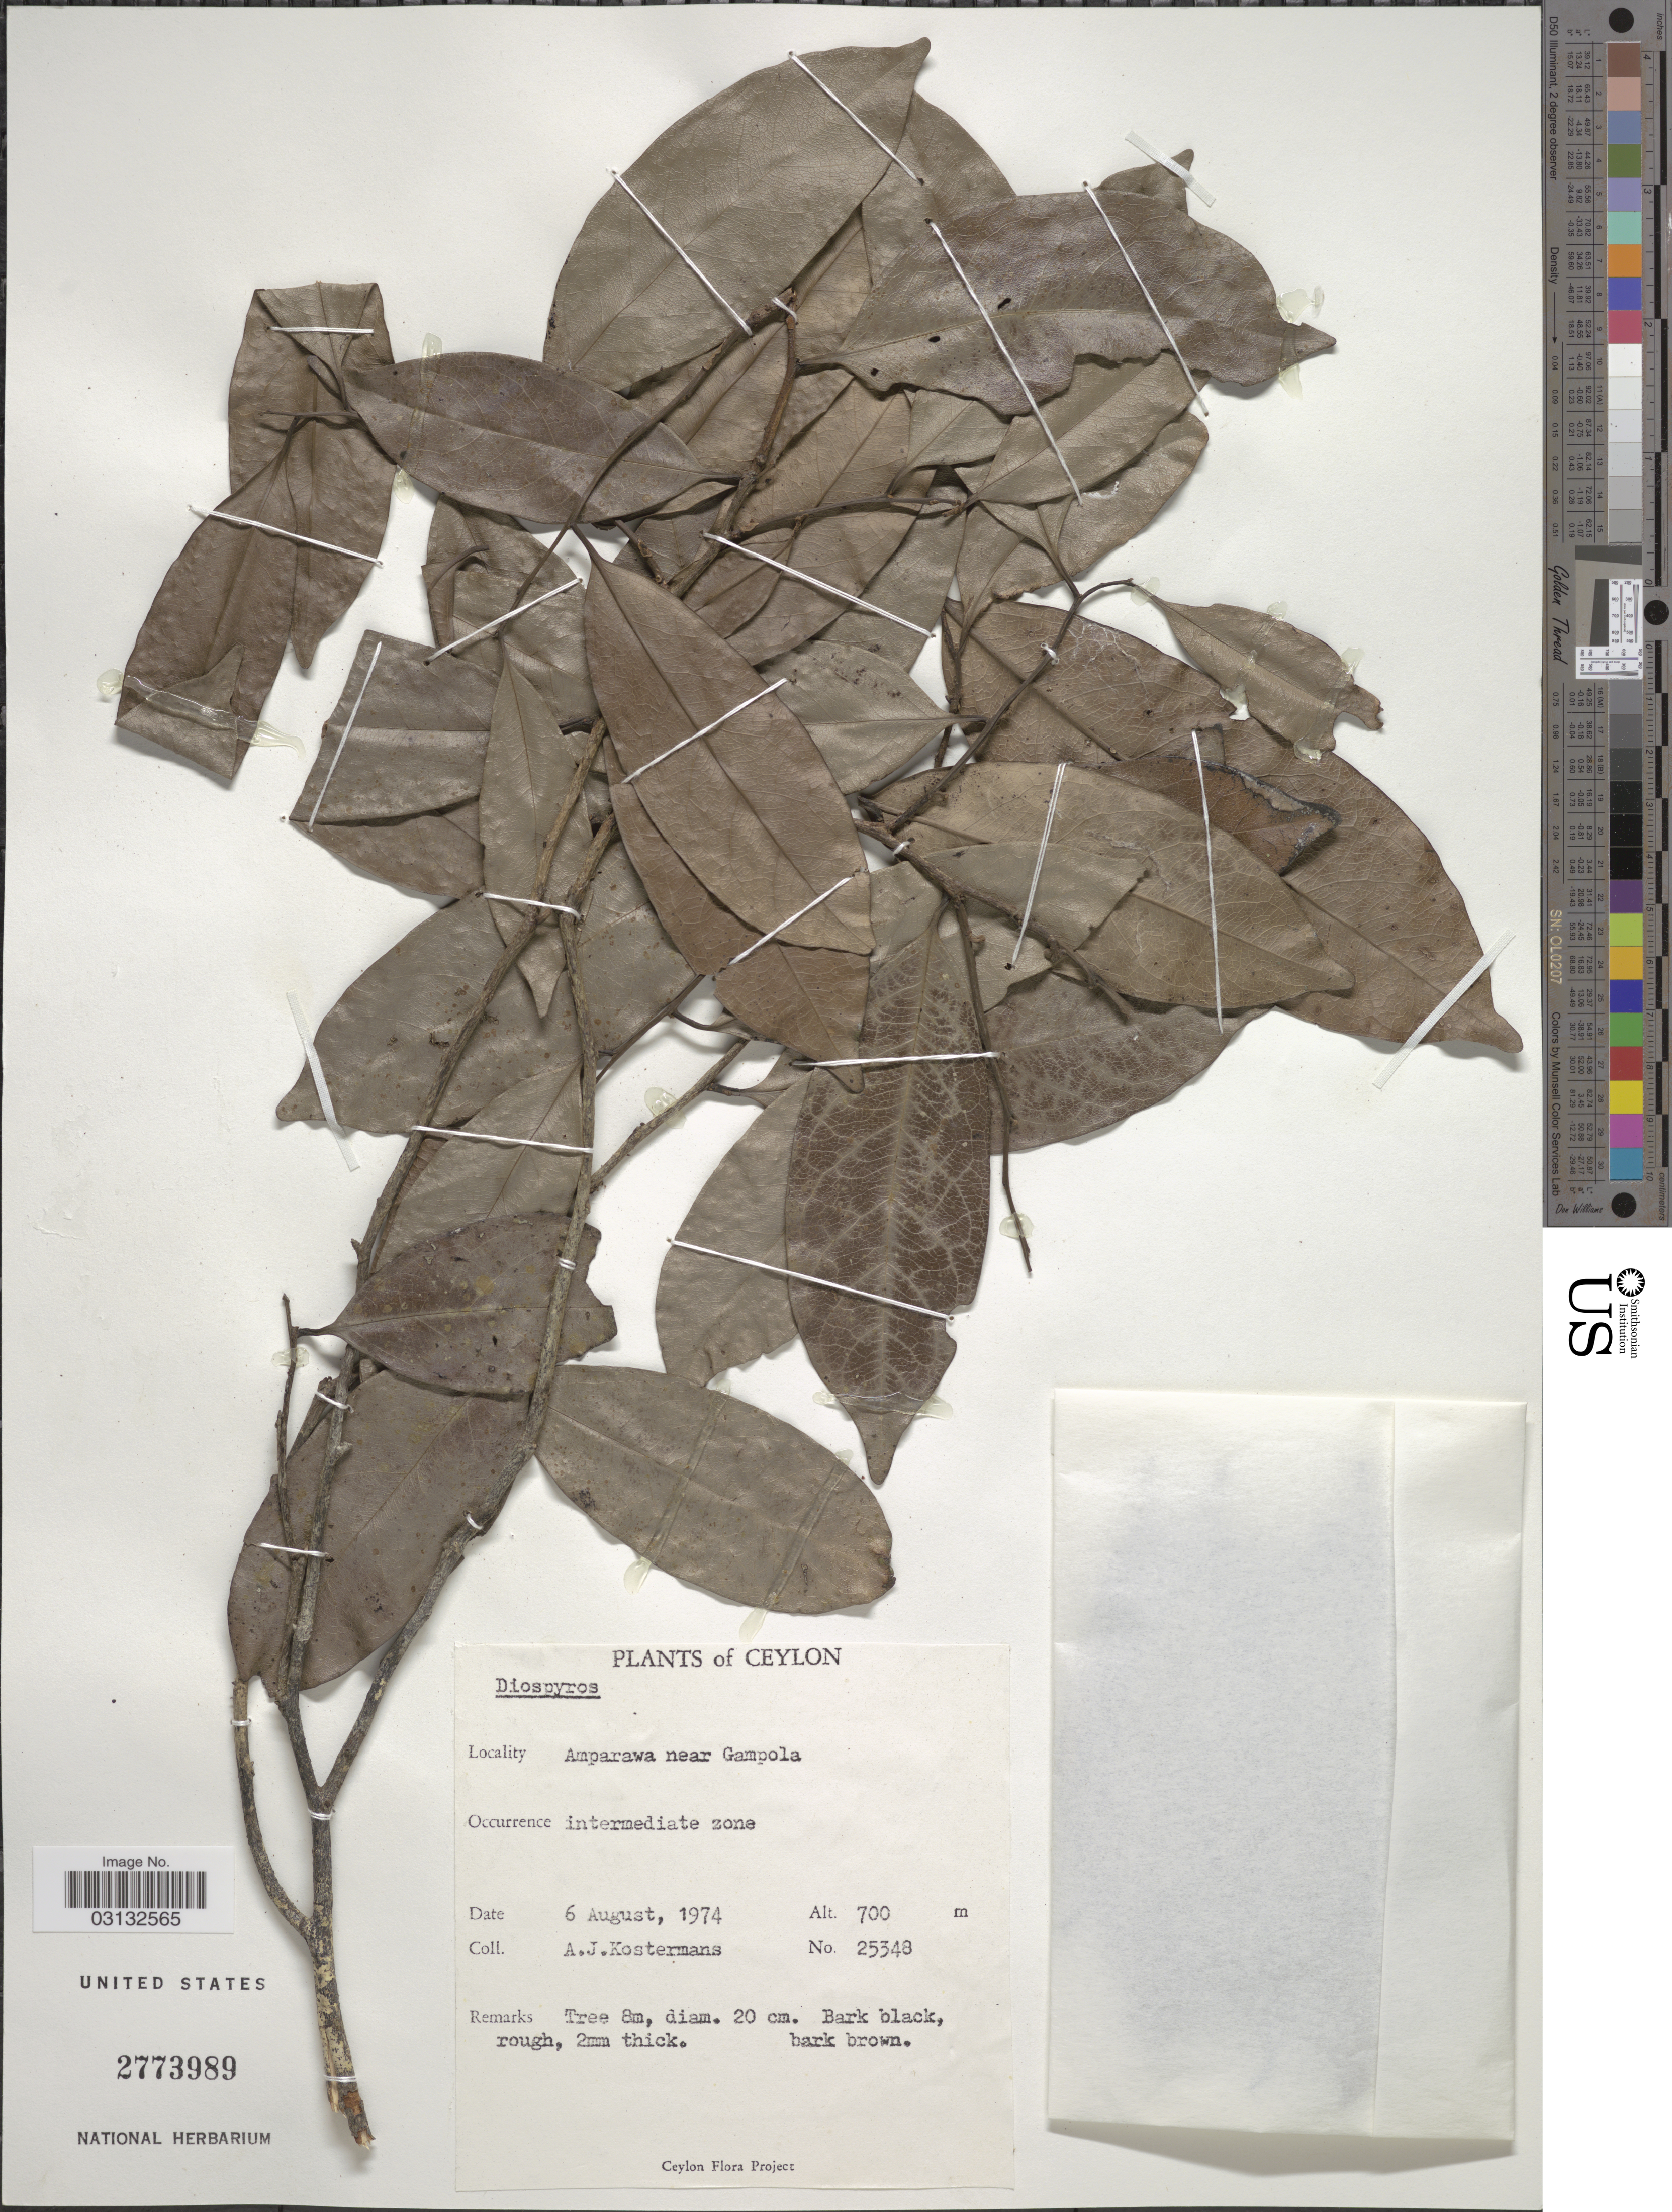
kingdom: Plantae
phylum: Tracheophyta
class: Magnoliopsida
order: Ericales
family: Ebenaceae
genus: Diospyros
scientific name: Diospyros sp.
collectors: A. J. G. Kostermans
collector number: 25348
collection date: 1974-08-06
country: Sri Lanka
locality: Ceylon. Amparawa near Gampola.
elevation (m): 700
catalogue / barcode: US 2773989